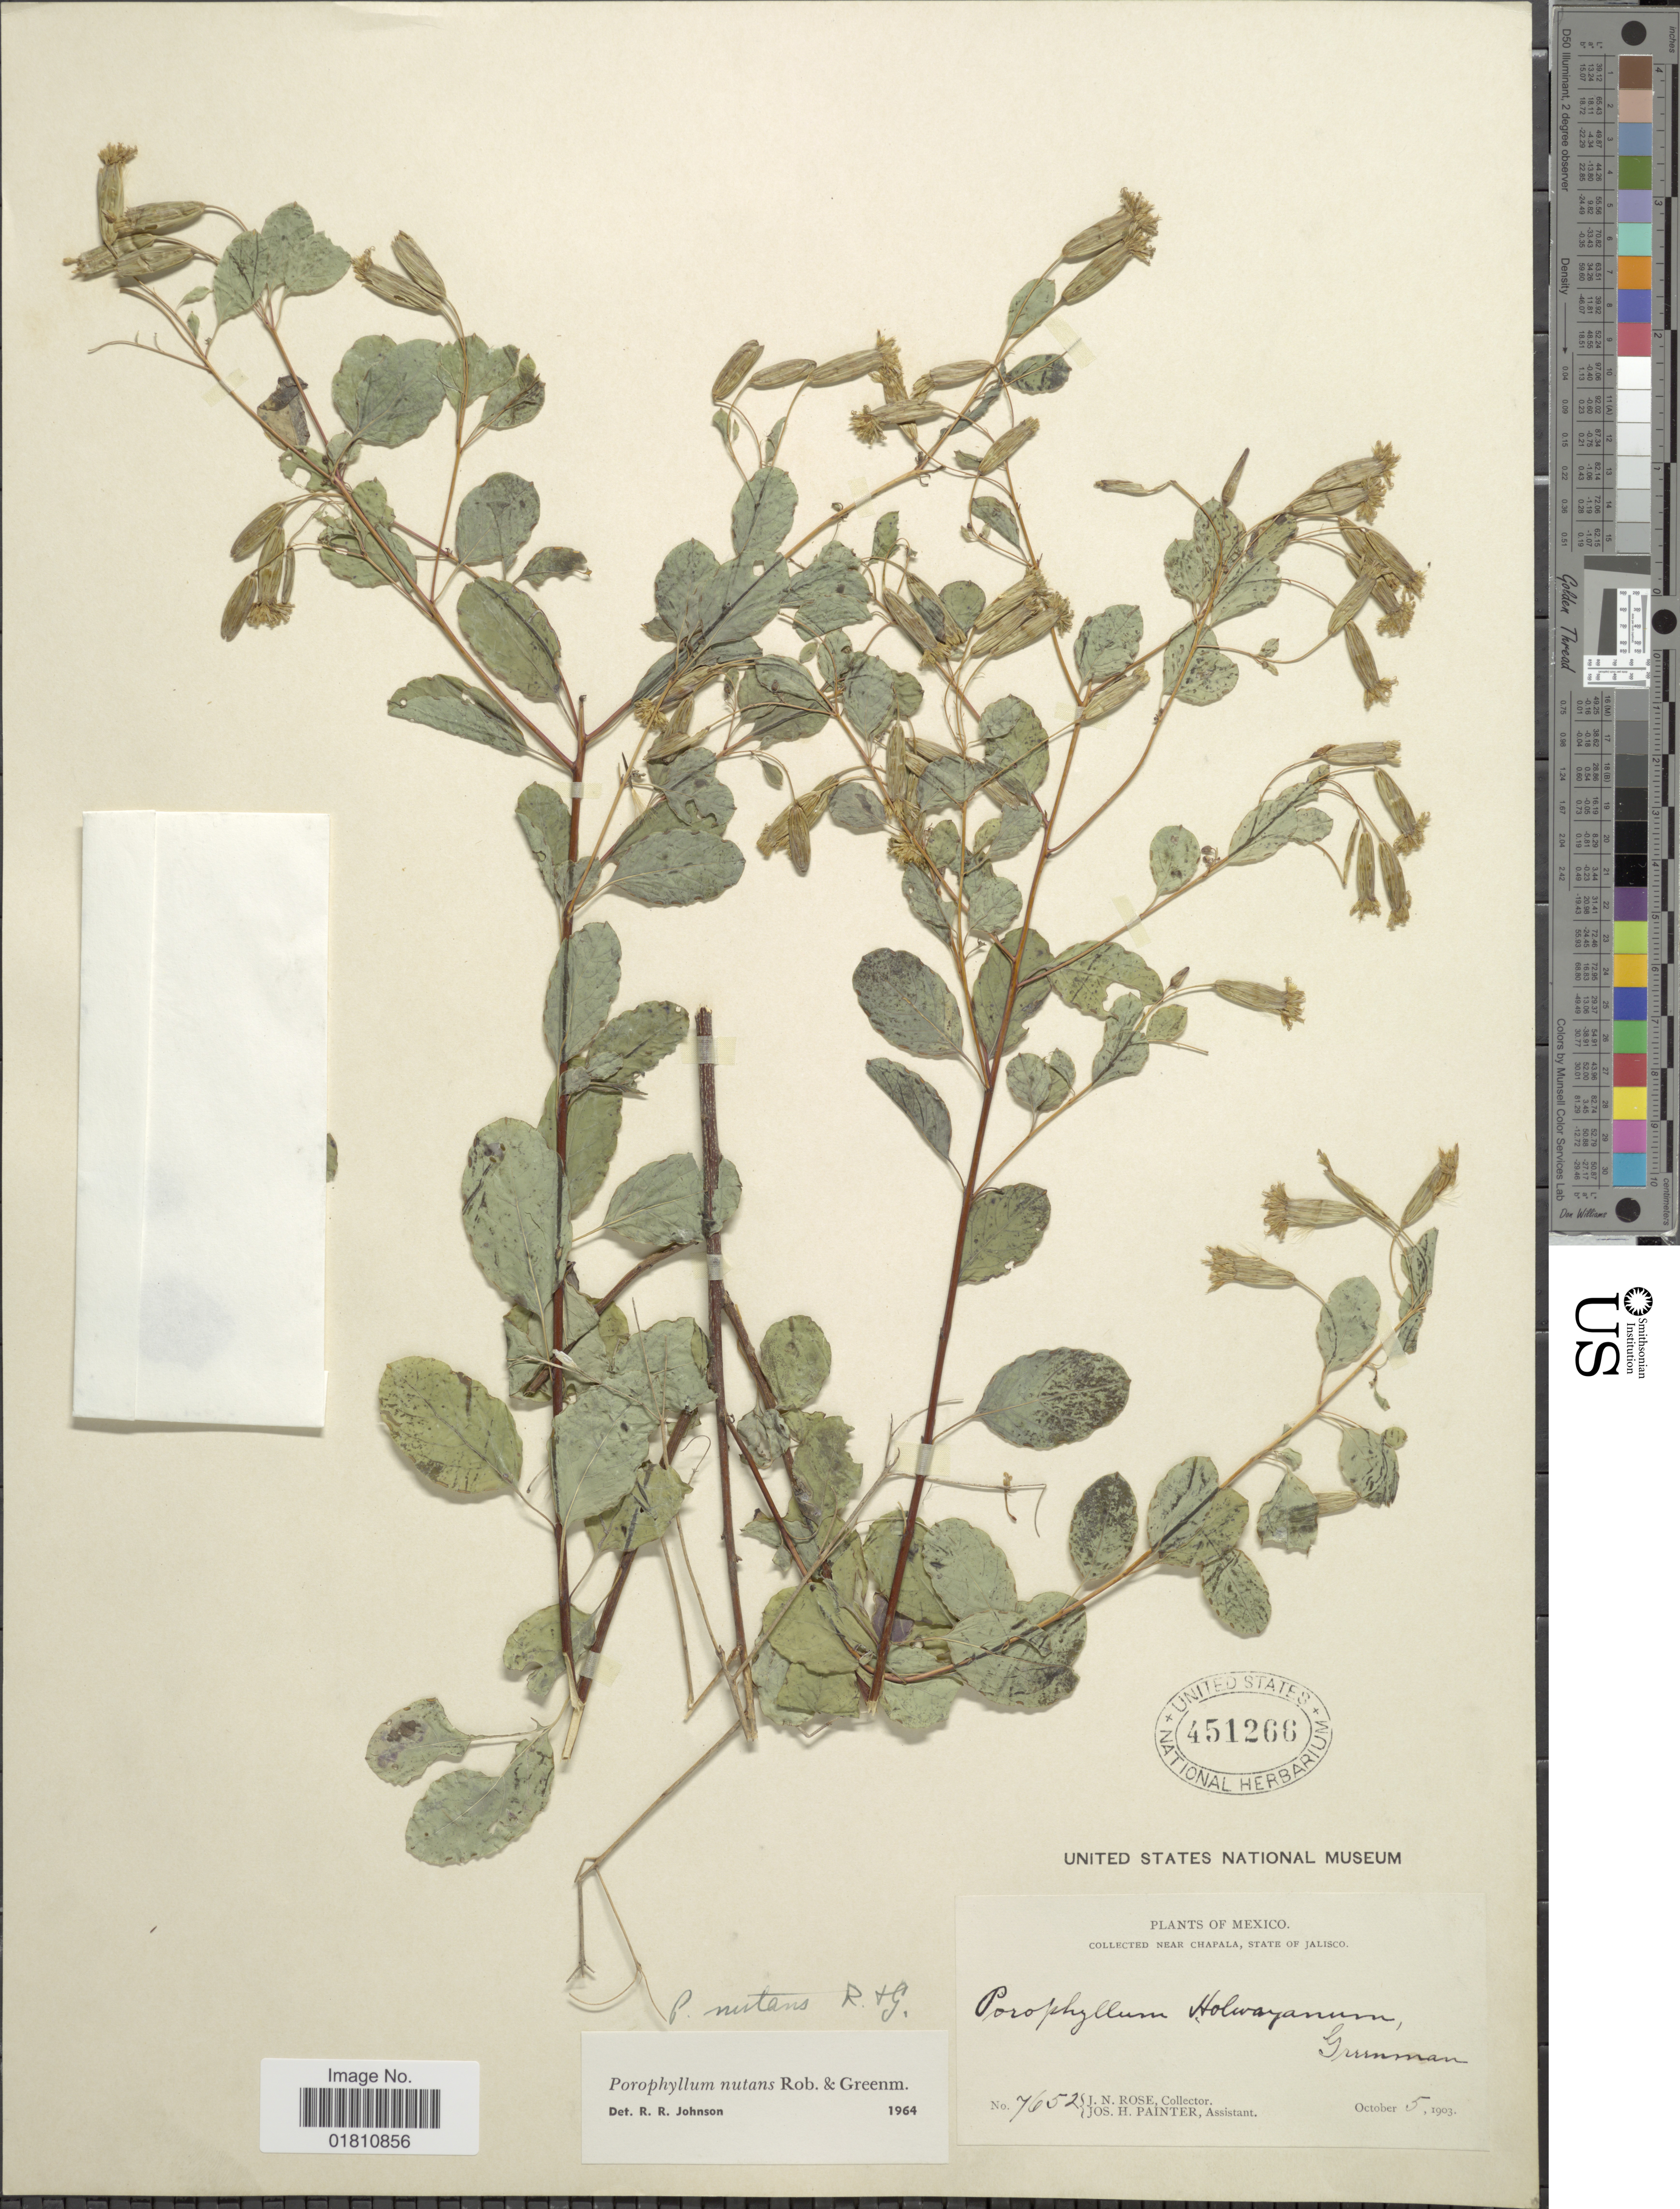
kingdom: Plantae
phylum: Tracheophyta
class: Magnoliopsida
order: Asterales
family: Asteraceae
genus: Porophyllum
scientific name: Porophyllum viridiflorum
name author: (Kunth) DC.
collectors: J. N. Rose & J. H. Painter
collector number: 7652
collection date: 1903-10-05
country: Mexico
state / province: Jalisco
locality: Near Chapala, Guzman.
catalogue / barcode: US 451266